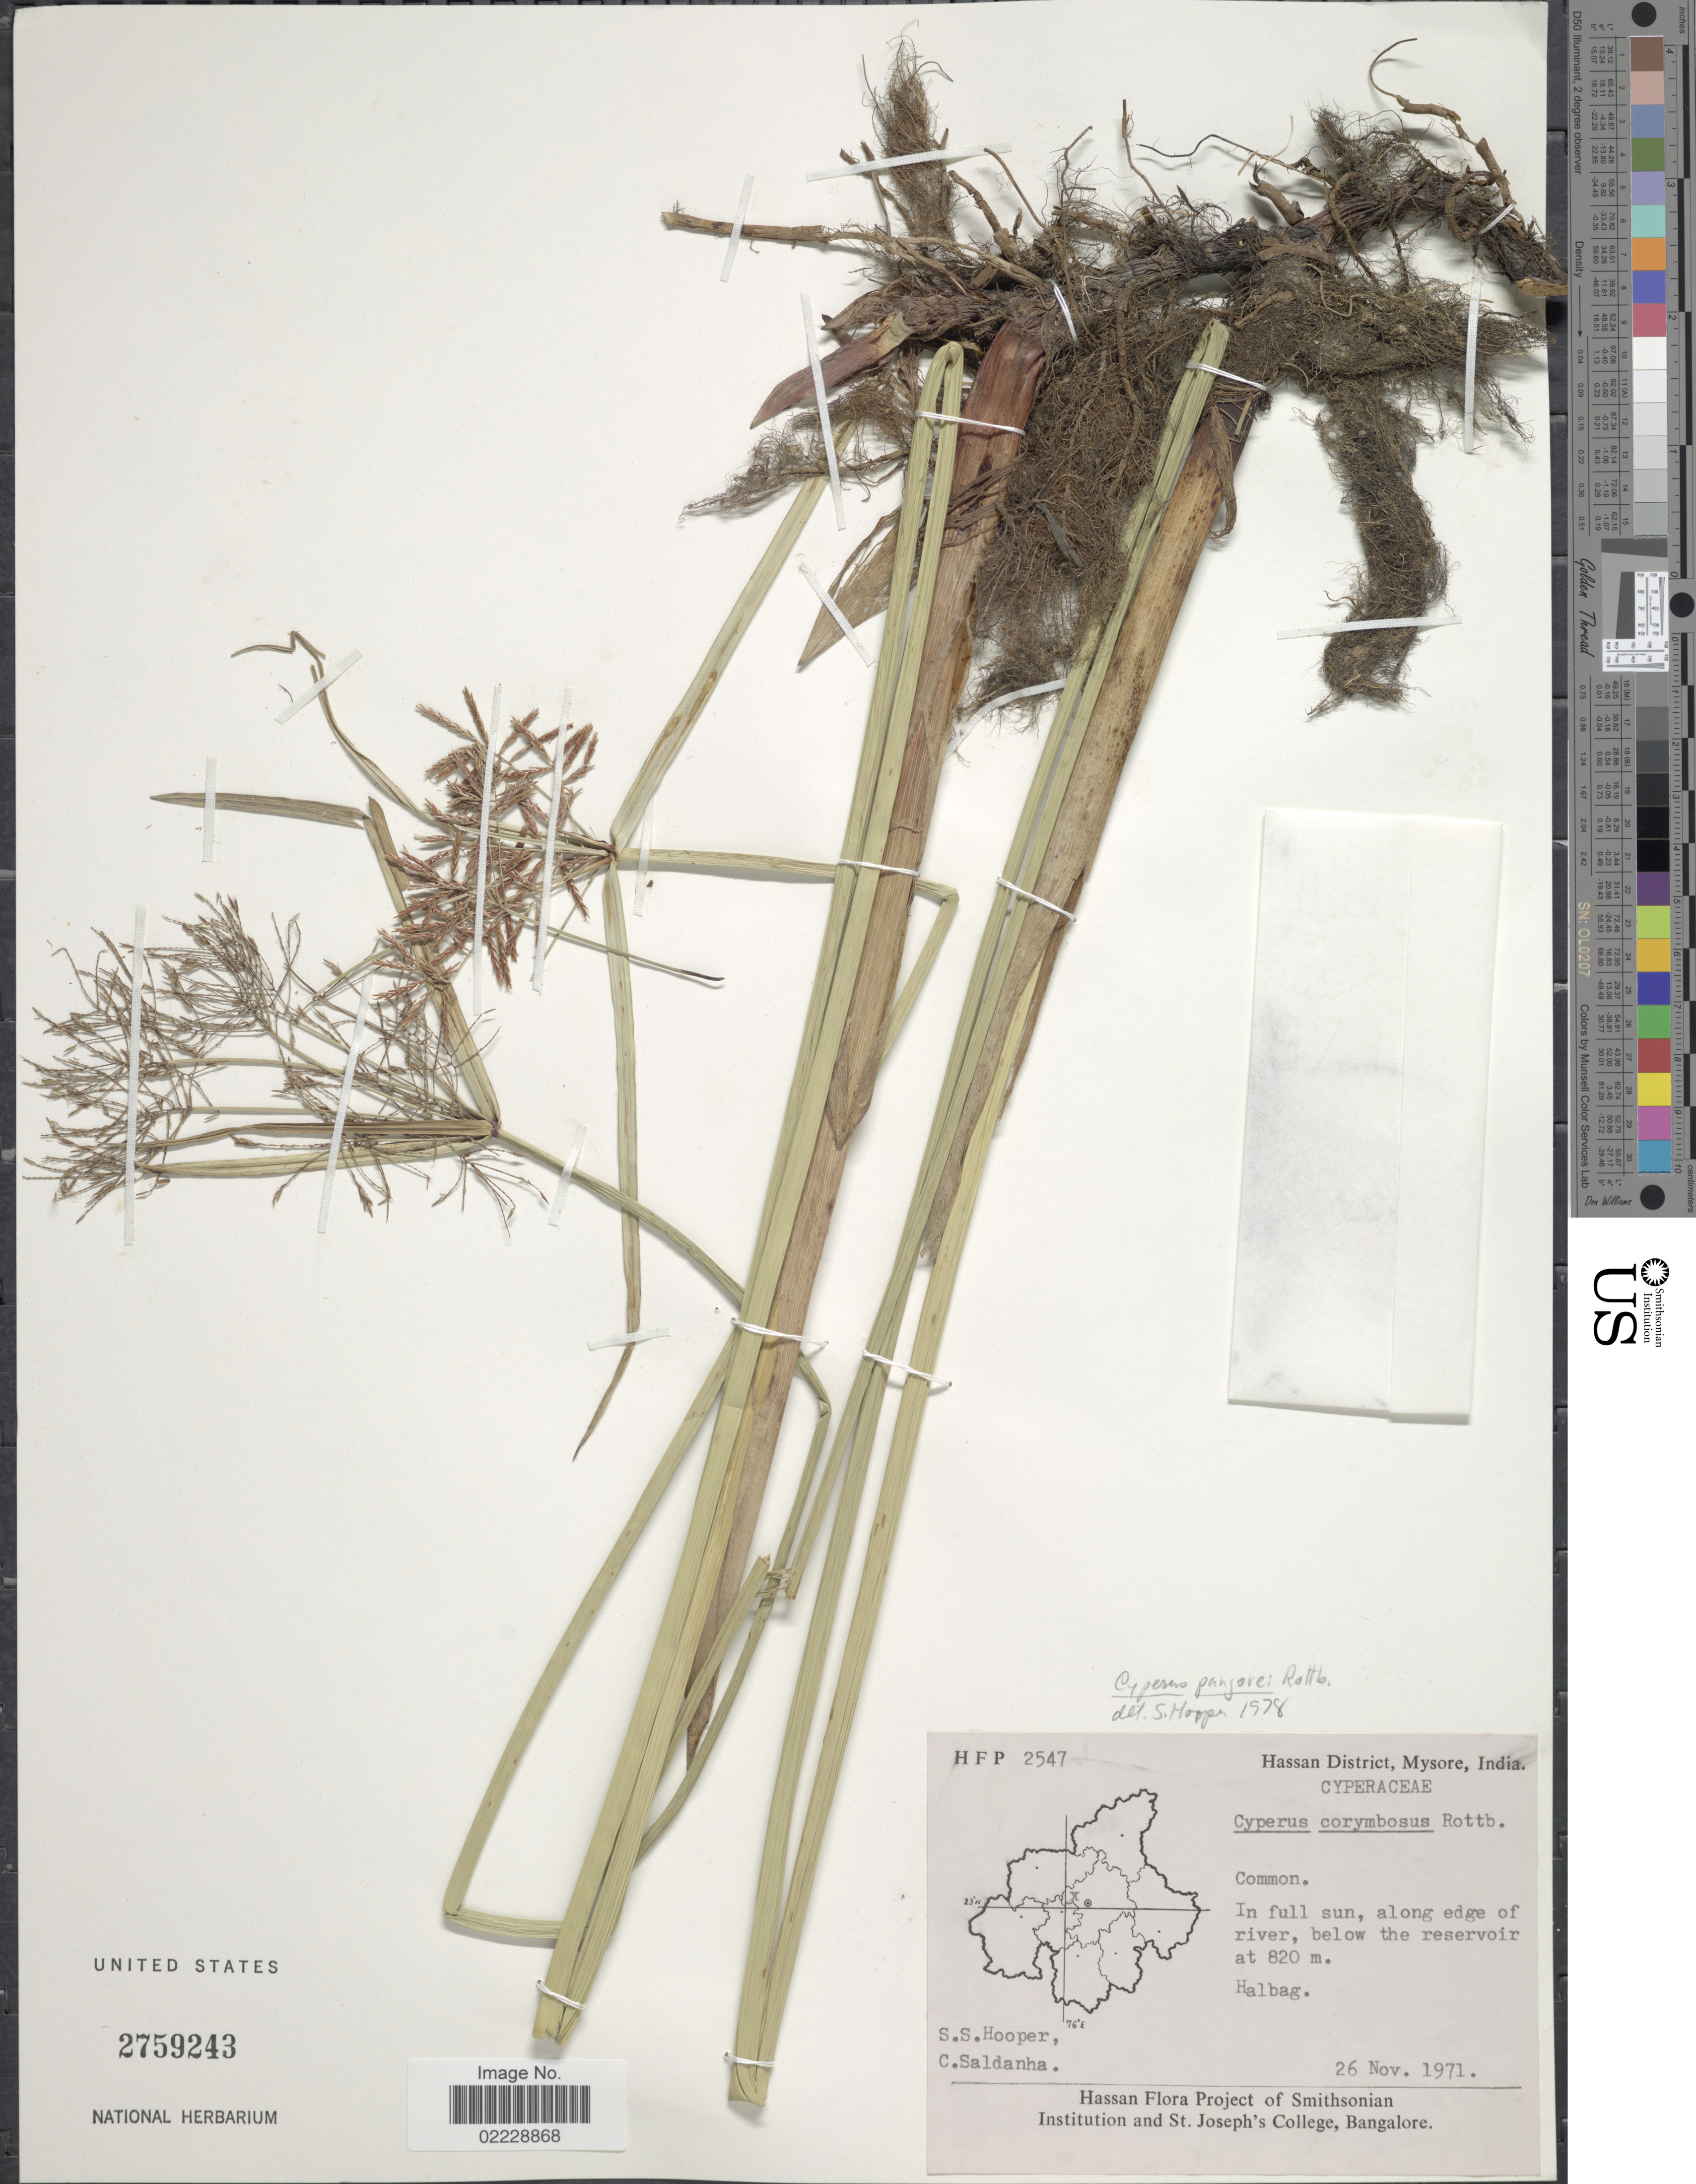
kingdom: Plantae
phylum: Tracheophyta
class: Liliopsida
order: Poales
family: Cyperaceae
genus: Cyperus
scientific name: Cyperus pangorei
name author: Rottb.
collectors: S. S. Hooper & C. Saldanha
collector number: HFP2547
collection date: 1971-11-26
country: India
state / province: Karnataka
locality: Hassan District, Mysore. Halbag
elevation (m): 820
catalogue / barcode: US 2759243